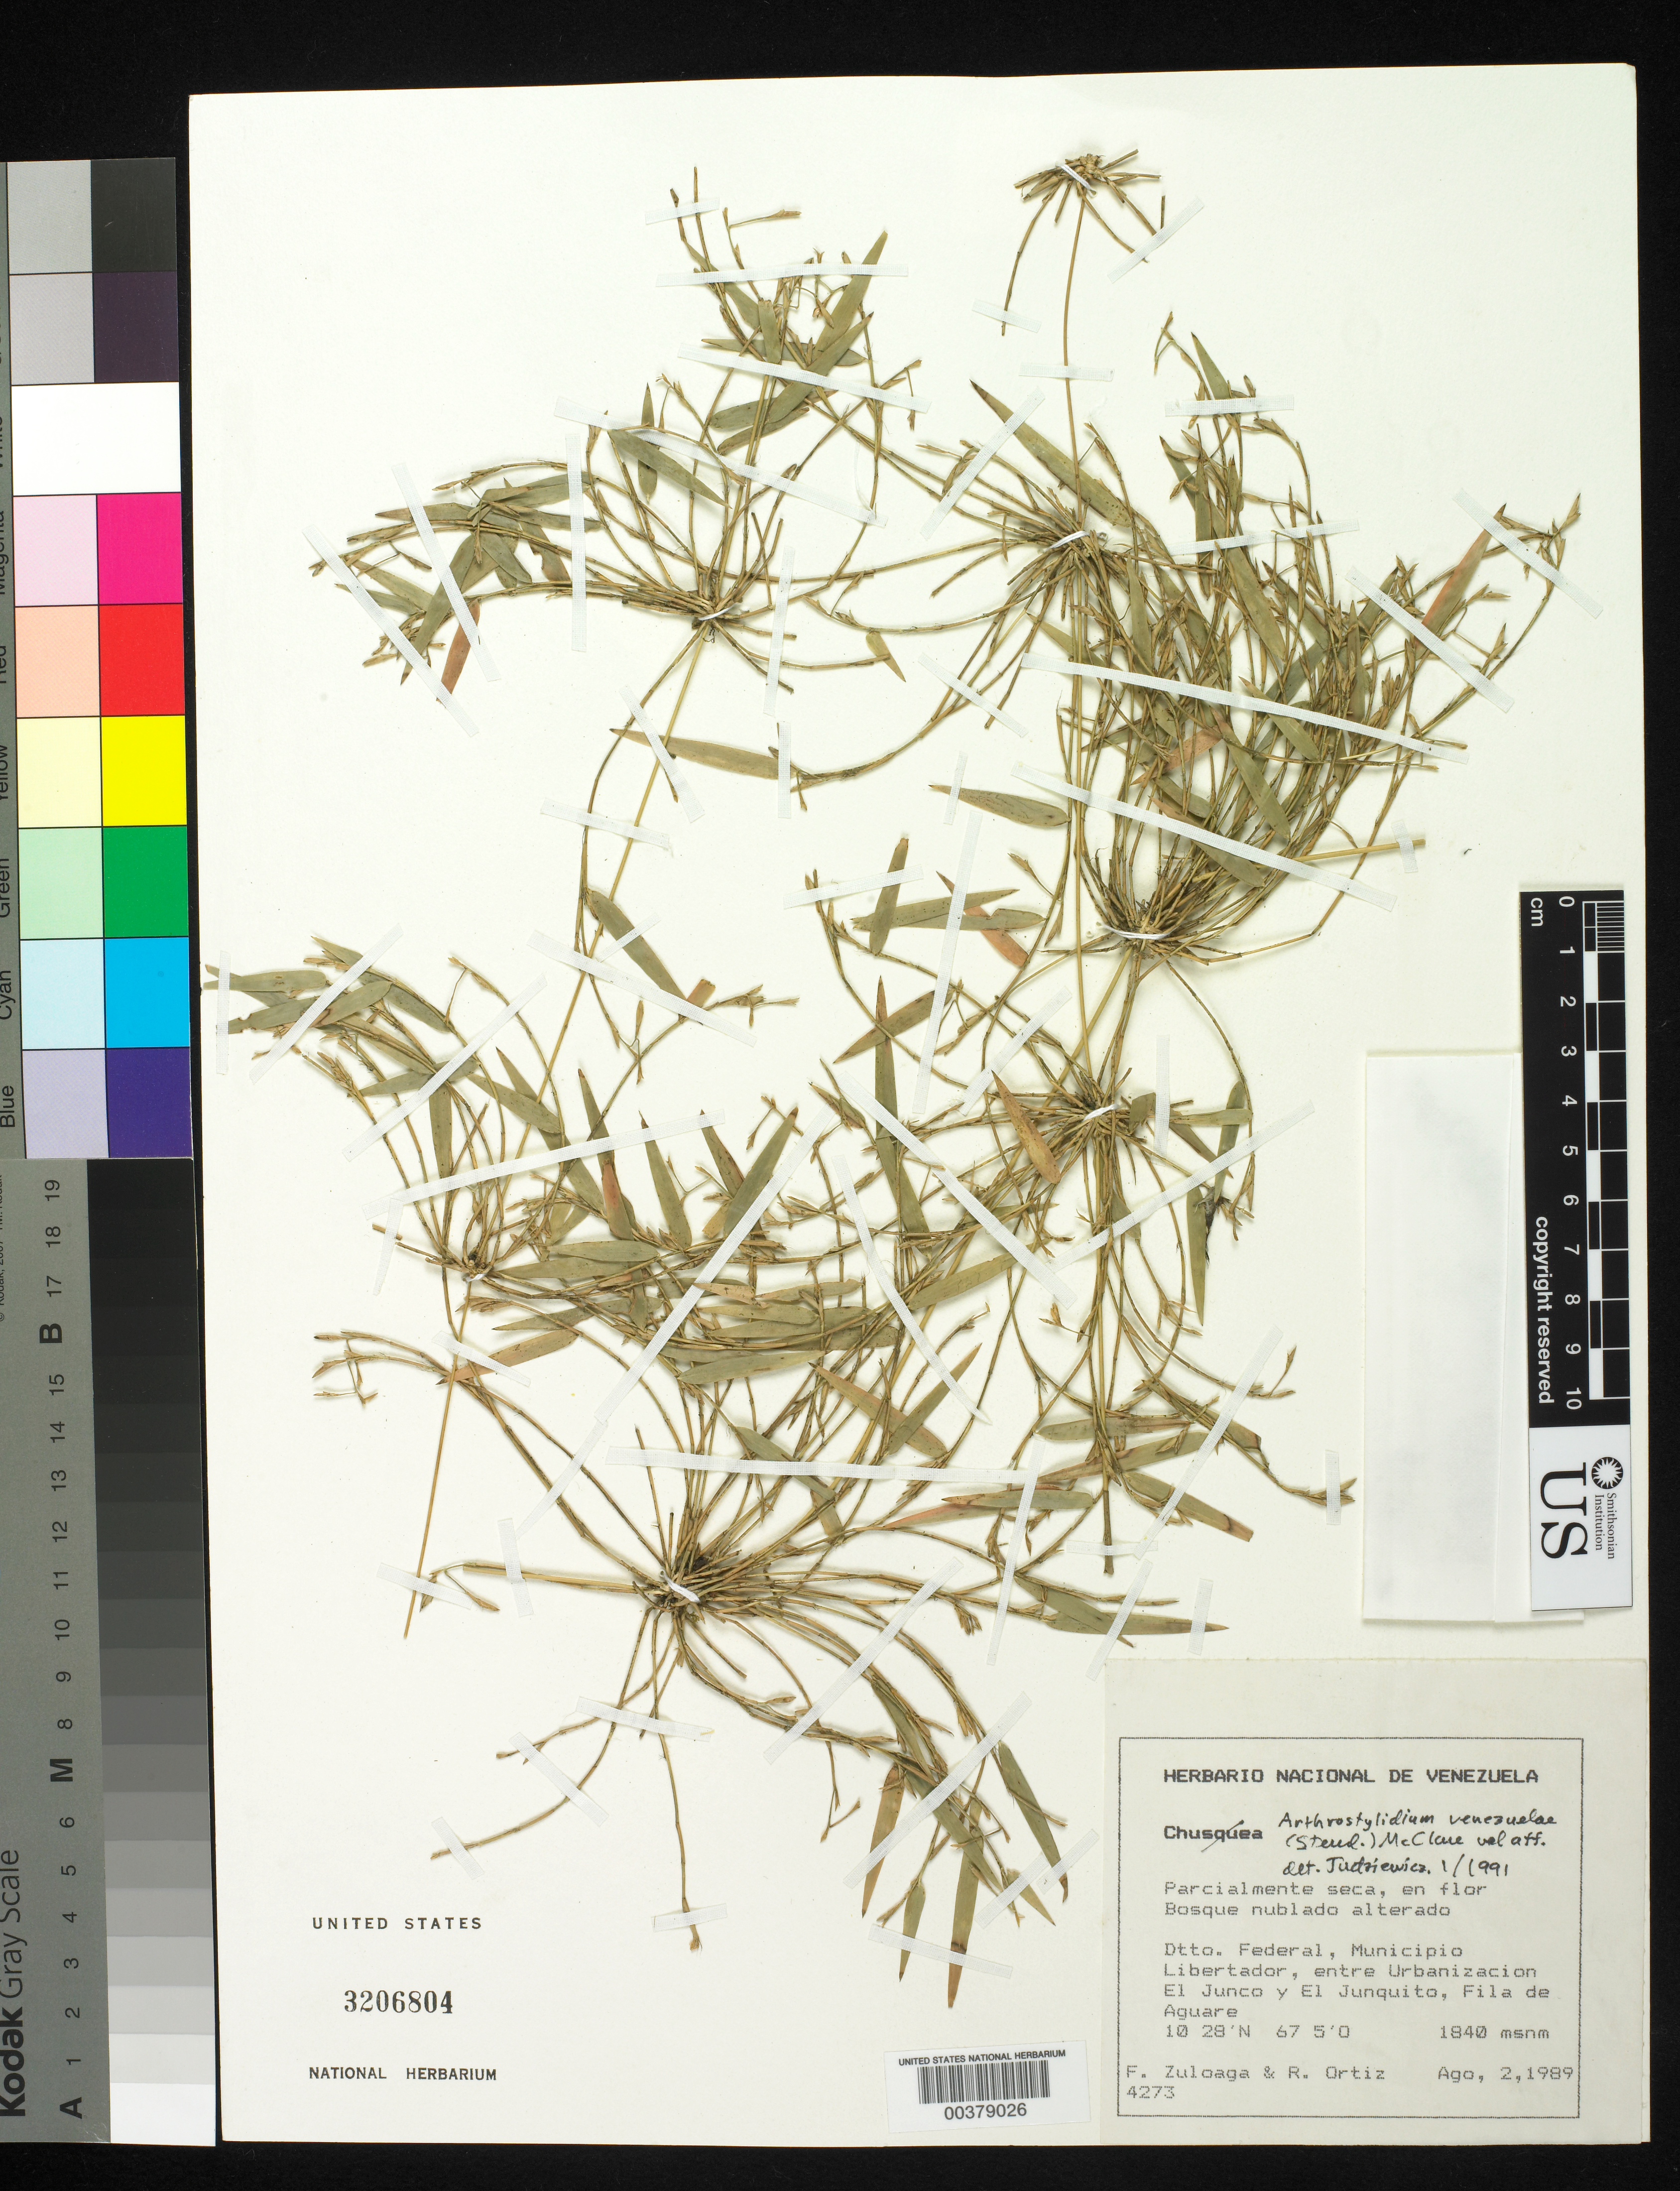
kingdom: Plantae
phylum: Tracheophyta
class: Liliopsida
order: Poales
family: Poaceae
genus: Arthrostylidium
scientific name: Arthrostylidium venezuelae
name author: (Steud.) McClure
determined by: Judziewicz, E. J.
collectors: F. O. Zuloaga & R. del C. Ortiz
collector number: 4273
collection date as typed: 02 Aug 1989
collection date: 1989-08-02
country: Venezuela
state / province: Distrito Federal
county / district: Libertador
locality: Entre urbanizacion el junco y el junquito, fila de aguare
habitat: Bosque nublado alterado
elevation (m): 1840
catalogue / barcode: US 3206804